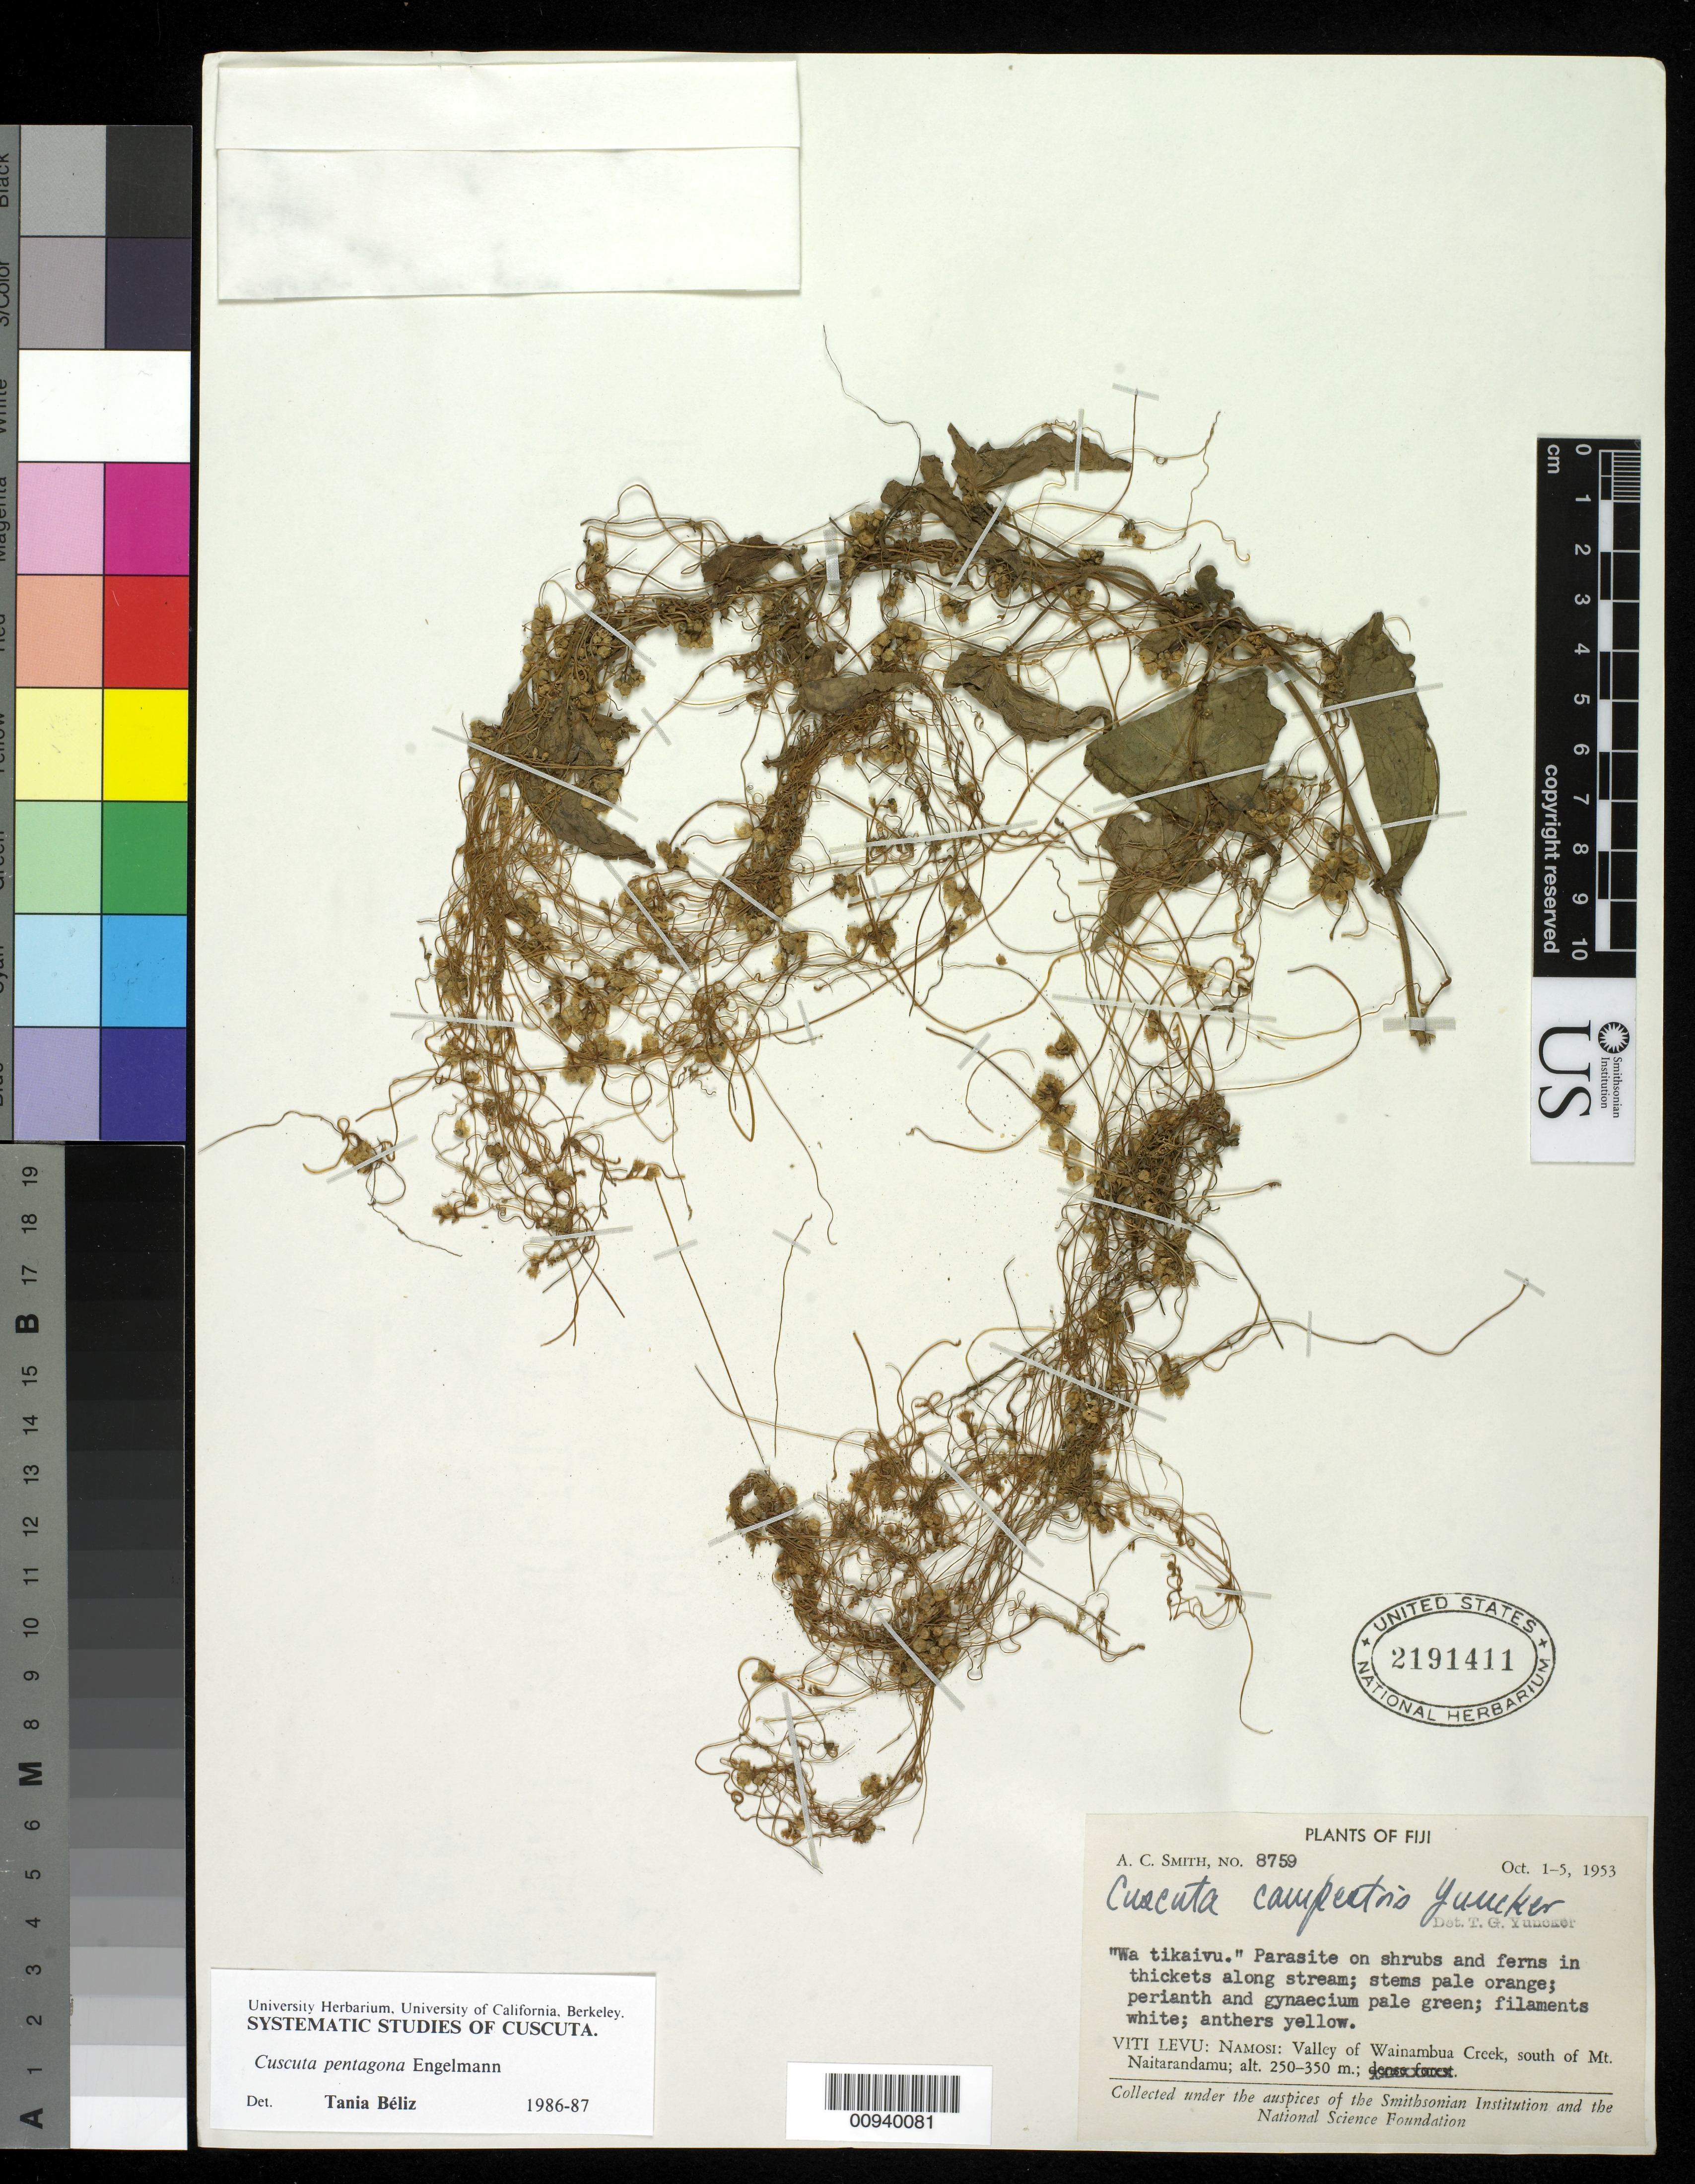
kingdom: Plantae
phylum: Tracheophyta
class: Magnoliopsida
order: Solanales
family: Convolvulaceae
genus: Cuscuta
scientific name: Cuscuta pentagona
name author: Engelm.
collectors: C. A. Smith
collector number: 8759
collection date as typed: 01 Oct 1955 to 05 Oct 1955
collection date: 1955-10-01/1955-10-05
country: Fiji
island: Viti Levu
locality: Namosi: Valley of Wainambua Creek, south of Mt. Naitarandamu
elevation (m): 250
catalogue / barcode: US 2191411